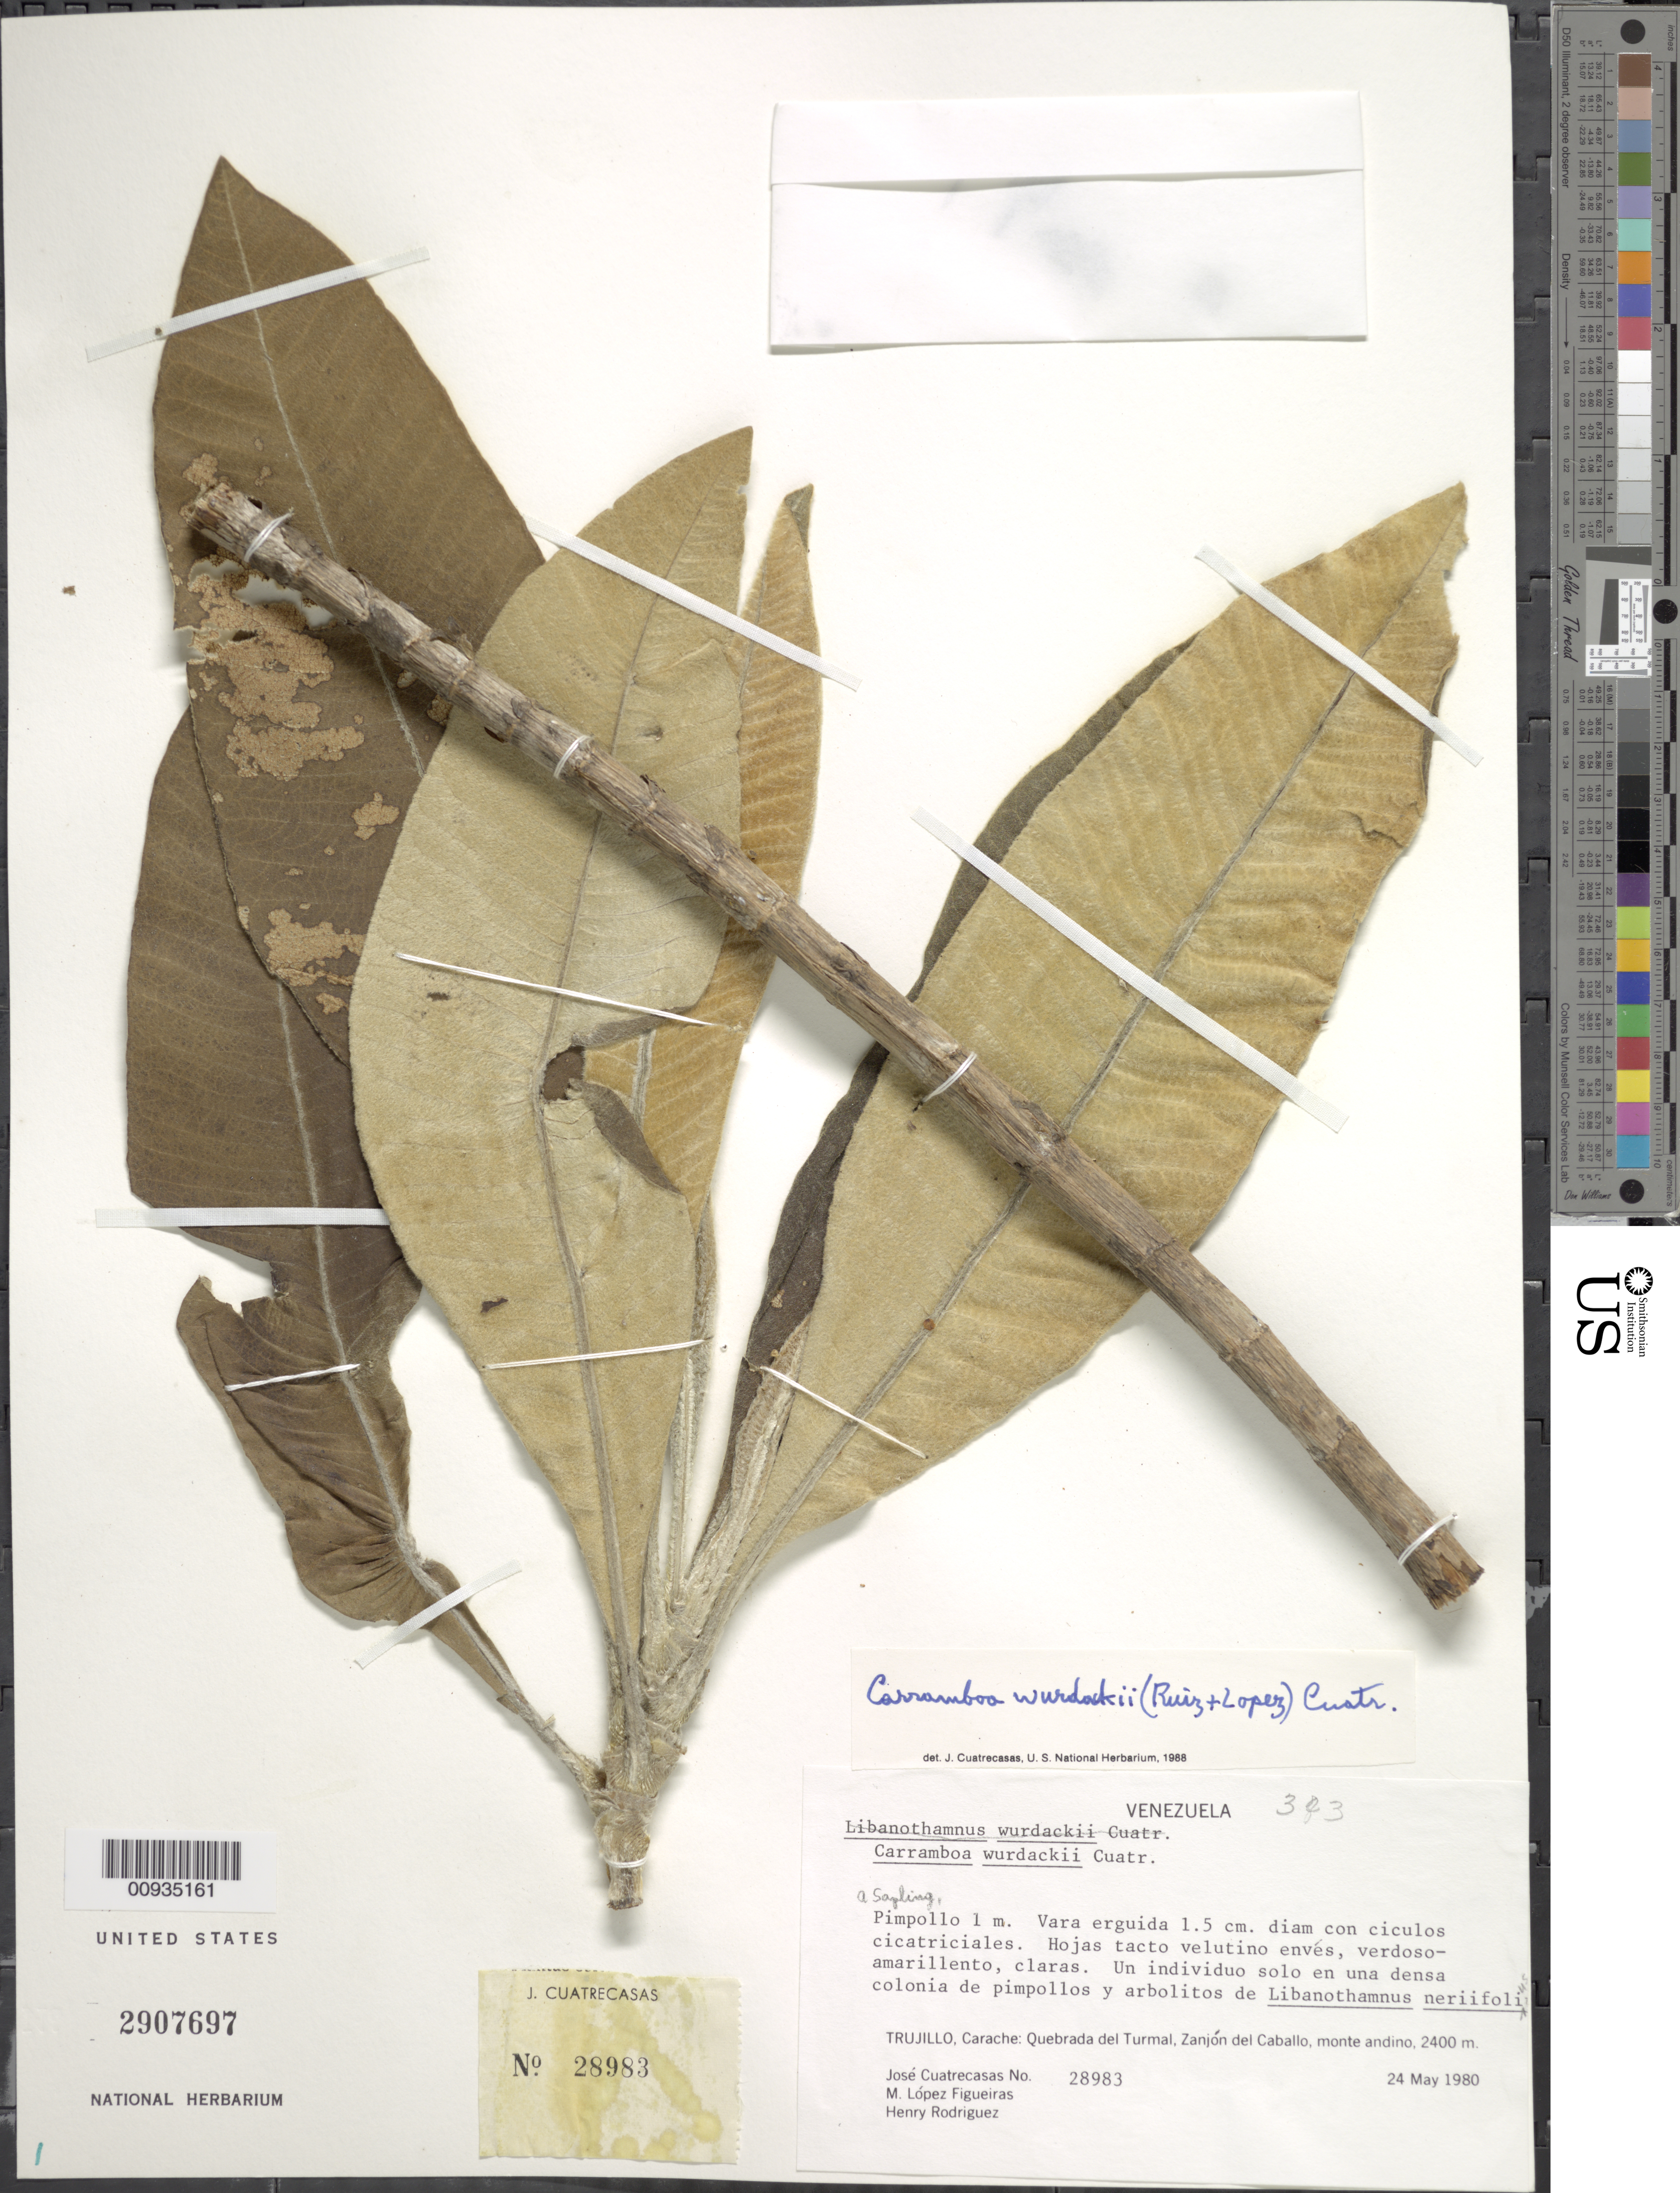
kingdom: Plantae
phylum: Tracheophyta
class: Magnoliopsida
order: Asterales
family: Asteraceae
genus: Carramboa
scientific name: Carramboa wurdackii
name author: (Ruíz-Terán & López Fig.) Cuatrec.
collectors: J. Cuatrecasas, M. López Figueiras & H. A. Rodriguez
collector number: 28983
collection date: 1980-05-24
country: Venezuela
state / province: Trujillo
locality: Carache: Quebrada del Turmal, Zanjon del Caballo, monte andino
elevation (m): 2400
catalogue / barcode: US 2907697